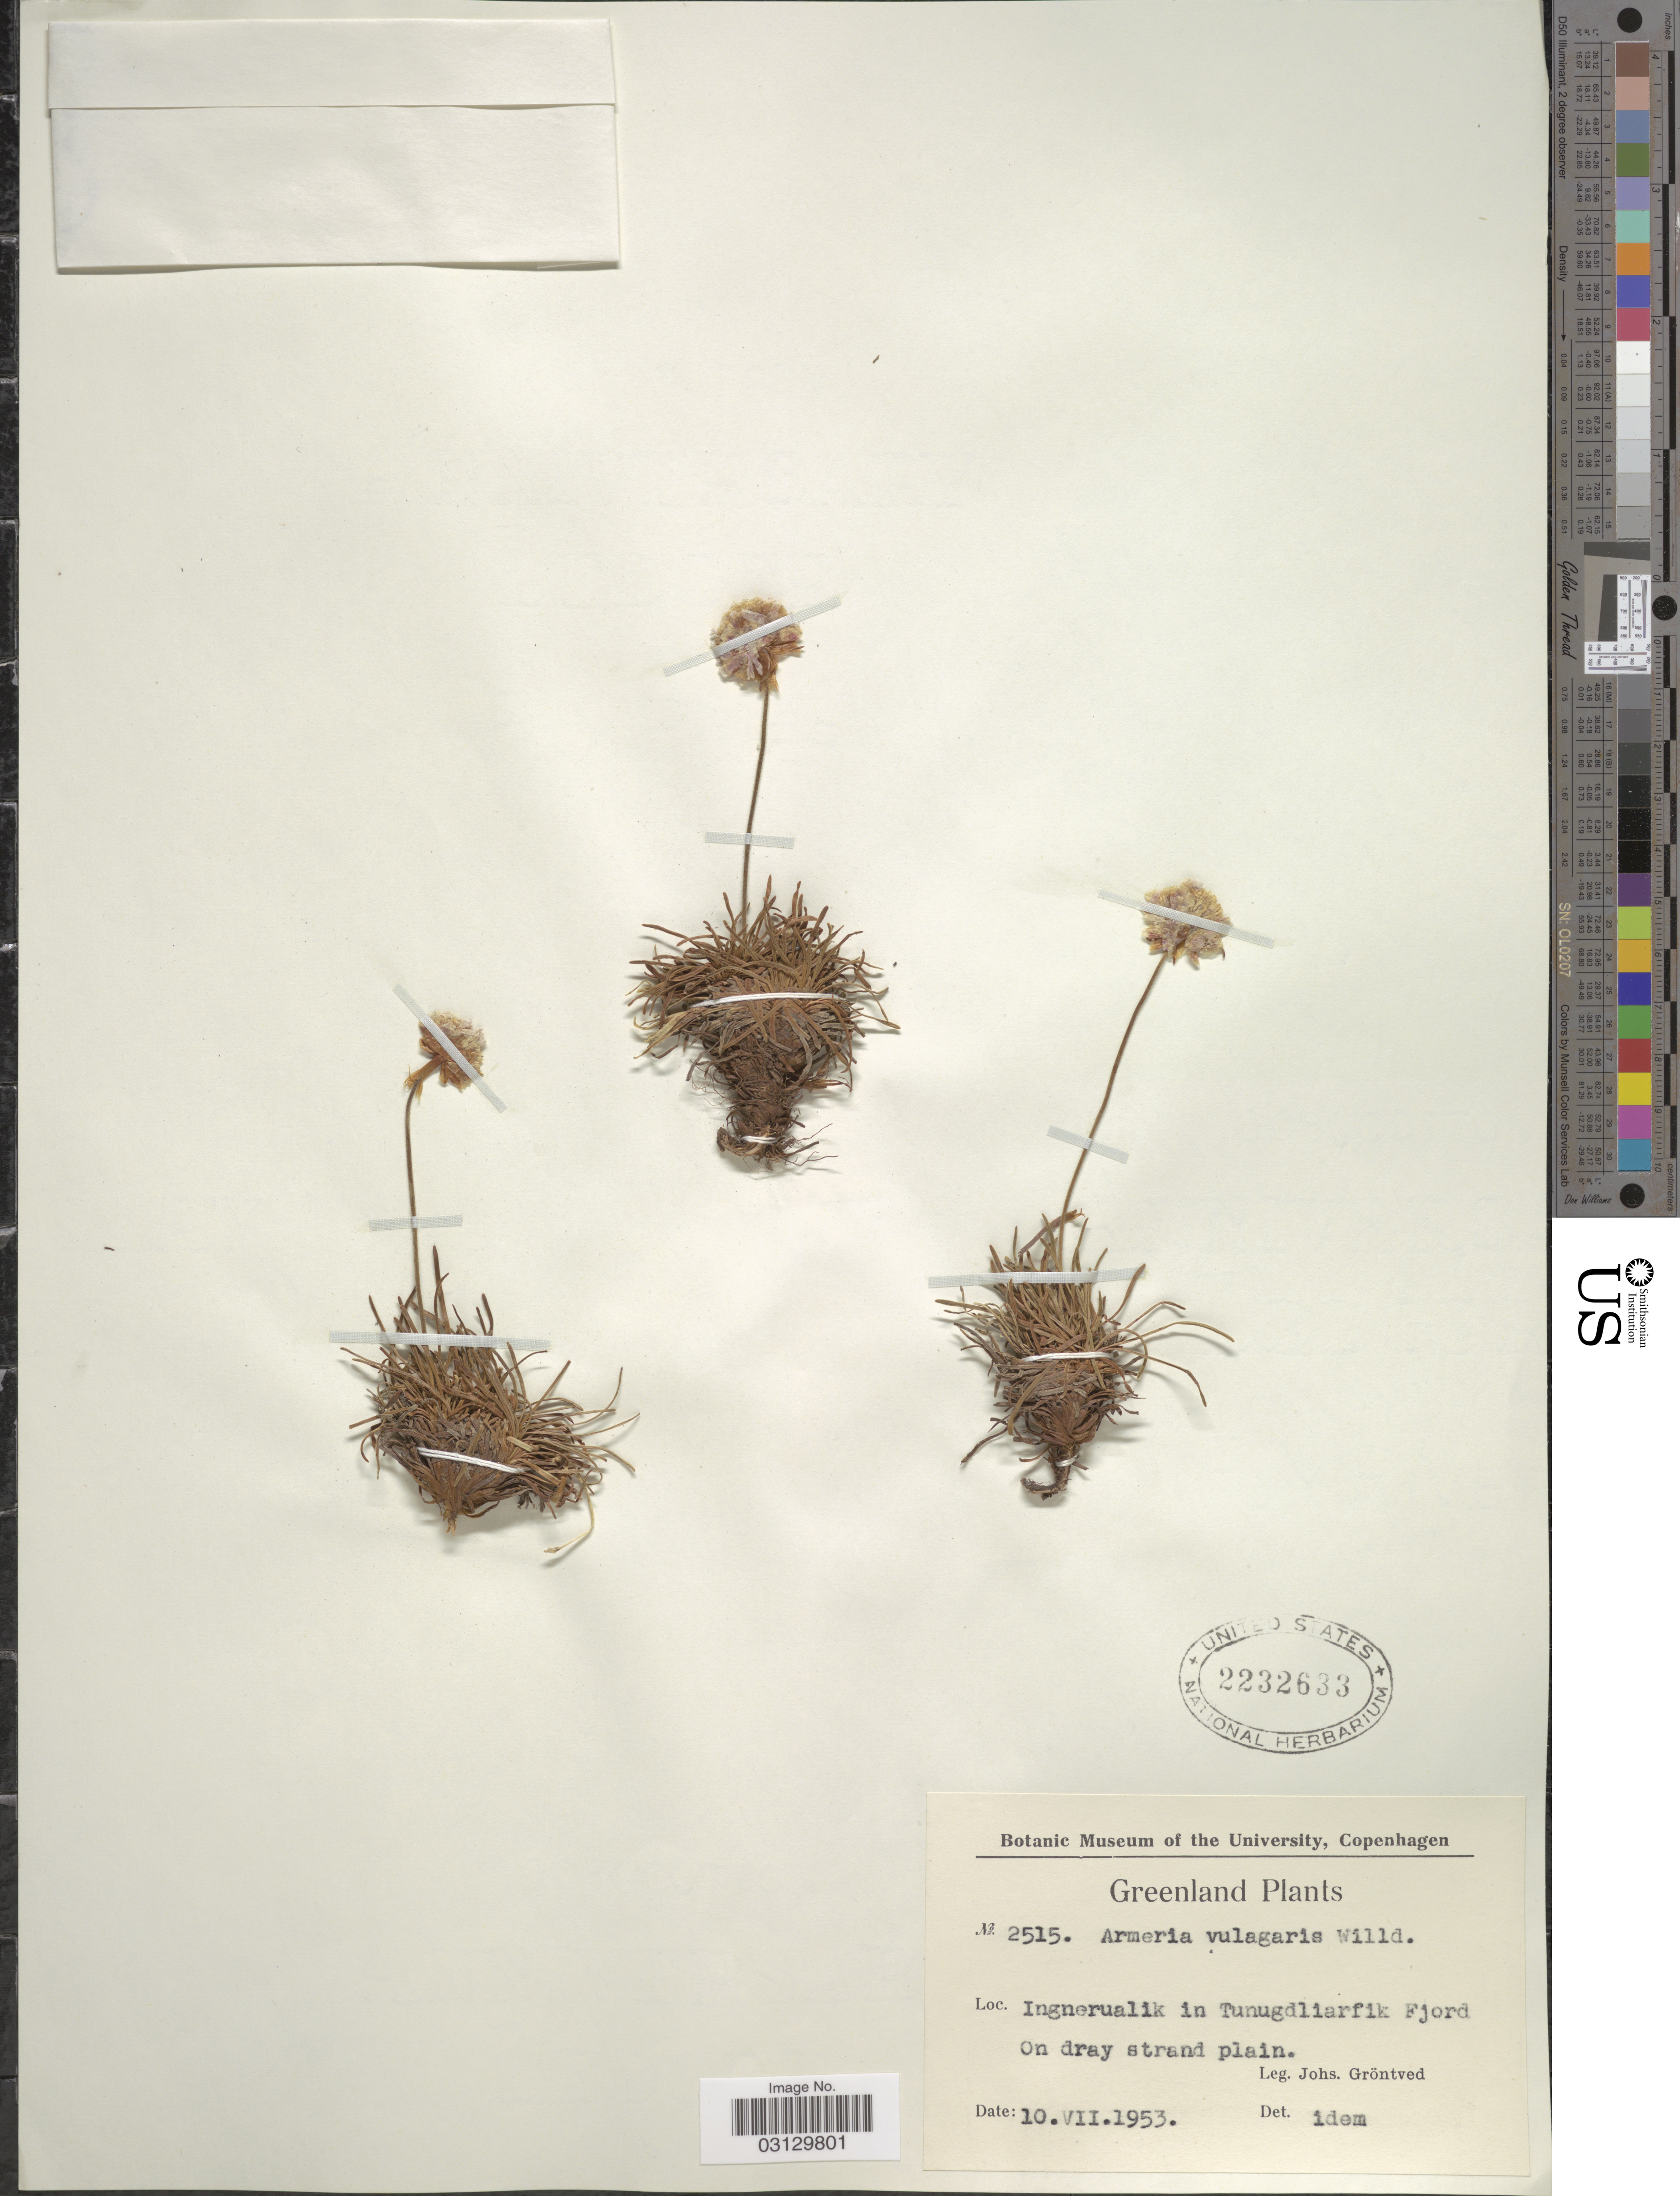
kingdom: Plantae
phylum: Tracheophyta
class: Magnoliopsida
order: Caryophyllales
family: Plumbaginaceae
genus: Armeria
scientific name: Armeria maritima subsp. maritima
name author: (Mill.) Willd.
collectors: J. Grøntved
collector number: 2515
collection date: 1953-07-10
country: Greenland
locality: Ingnerualik in Tunugdliarfik Fjord.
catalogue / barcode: US 2232633